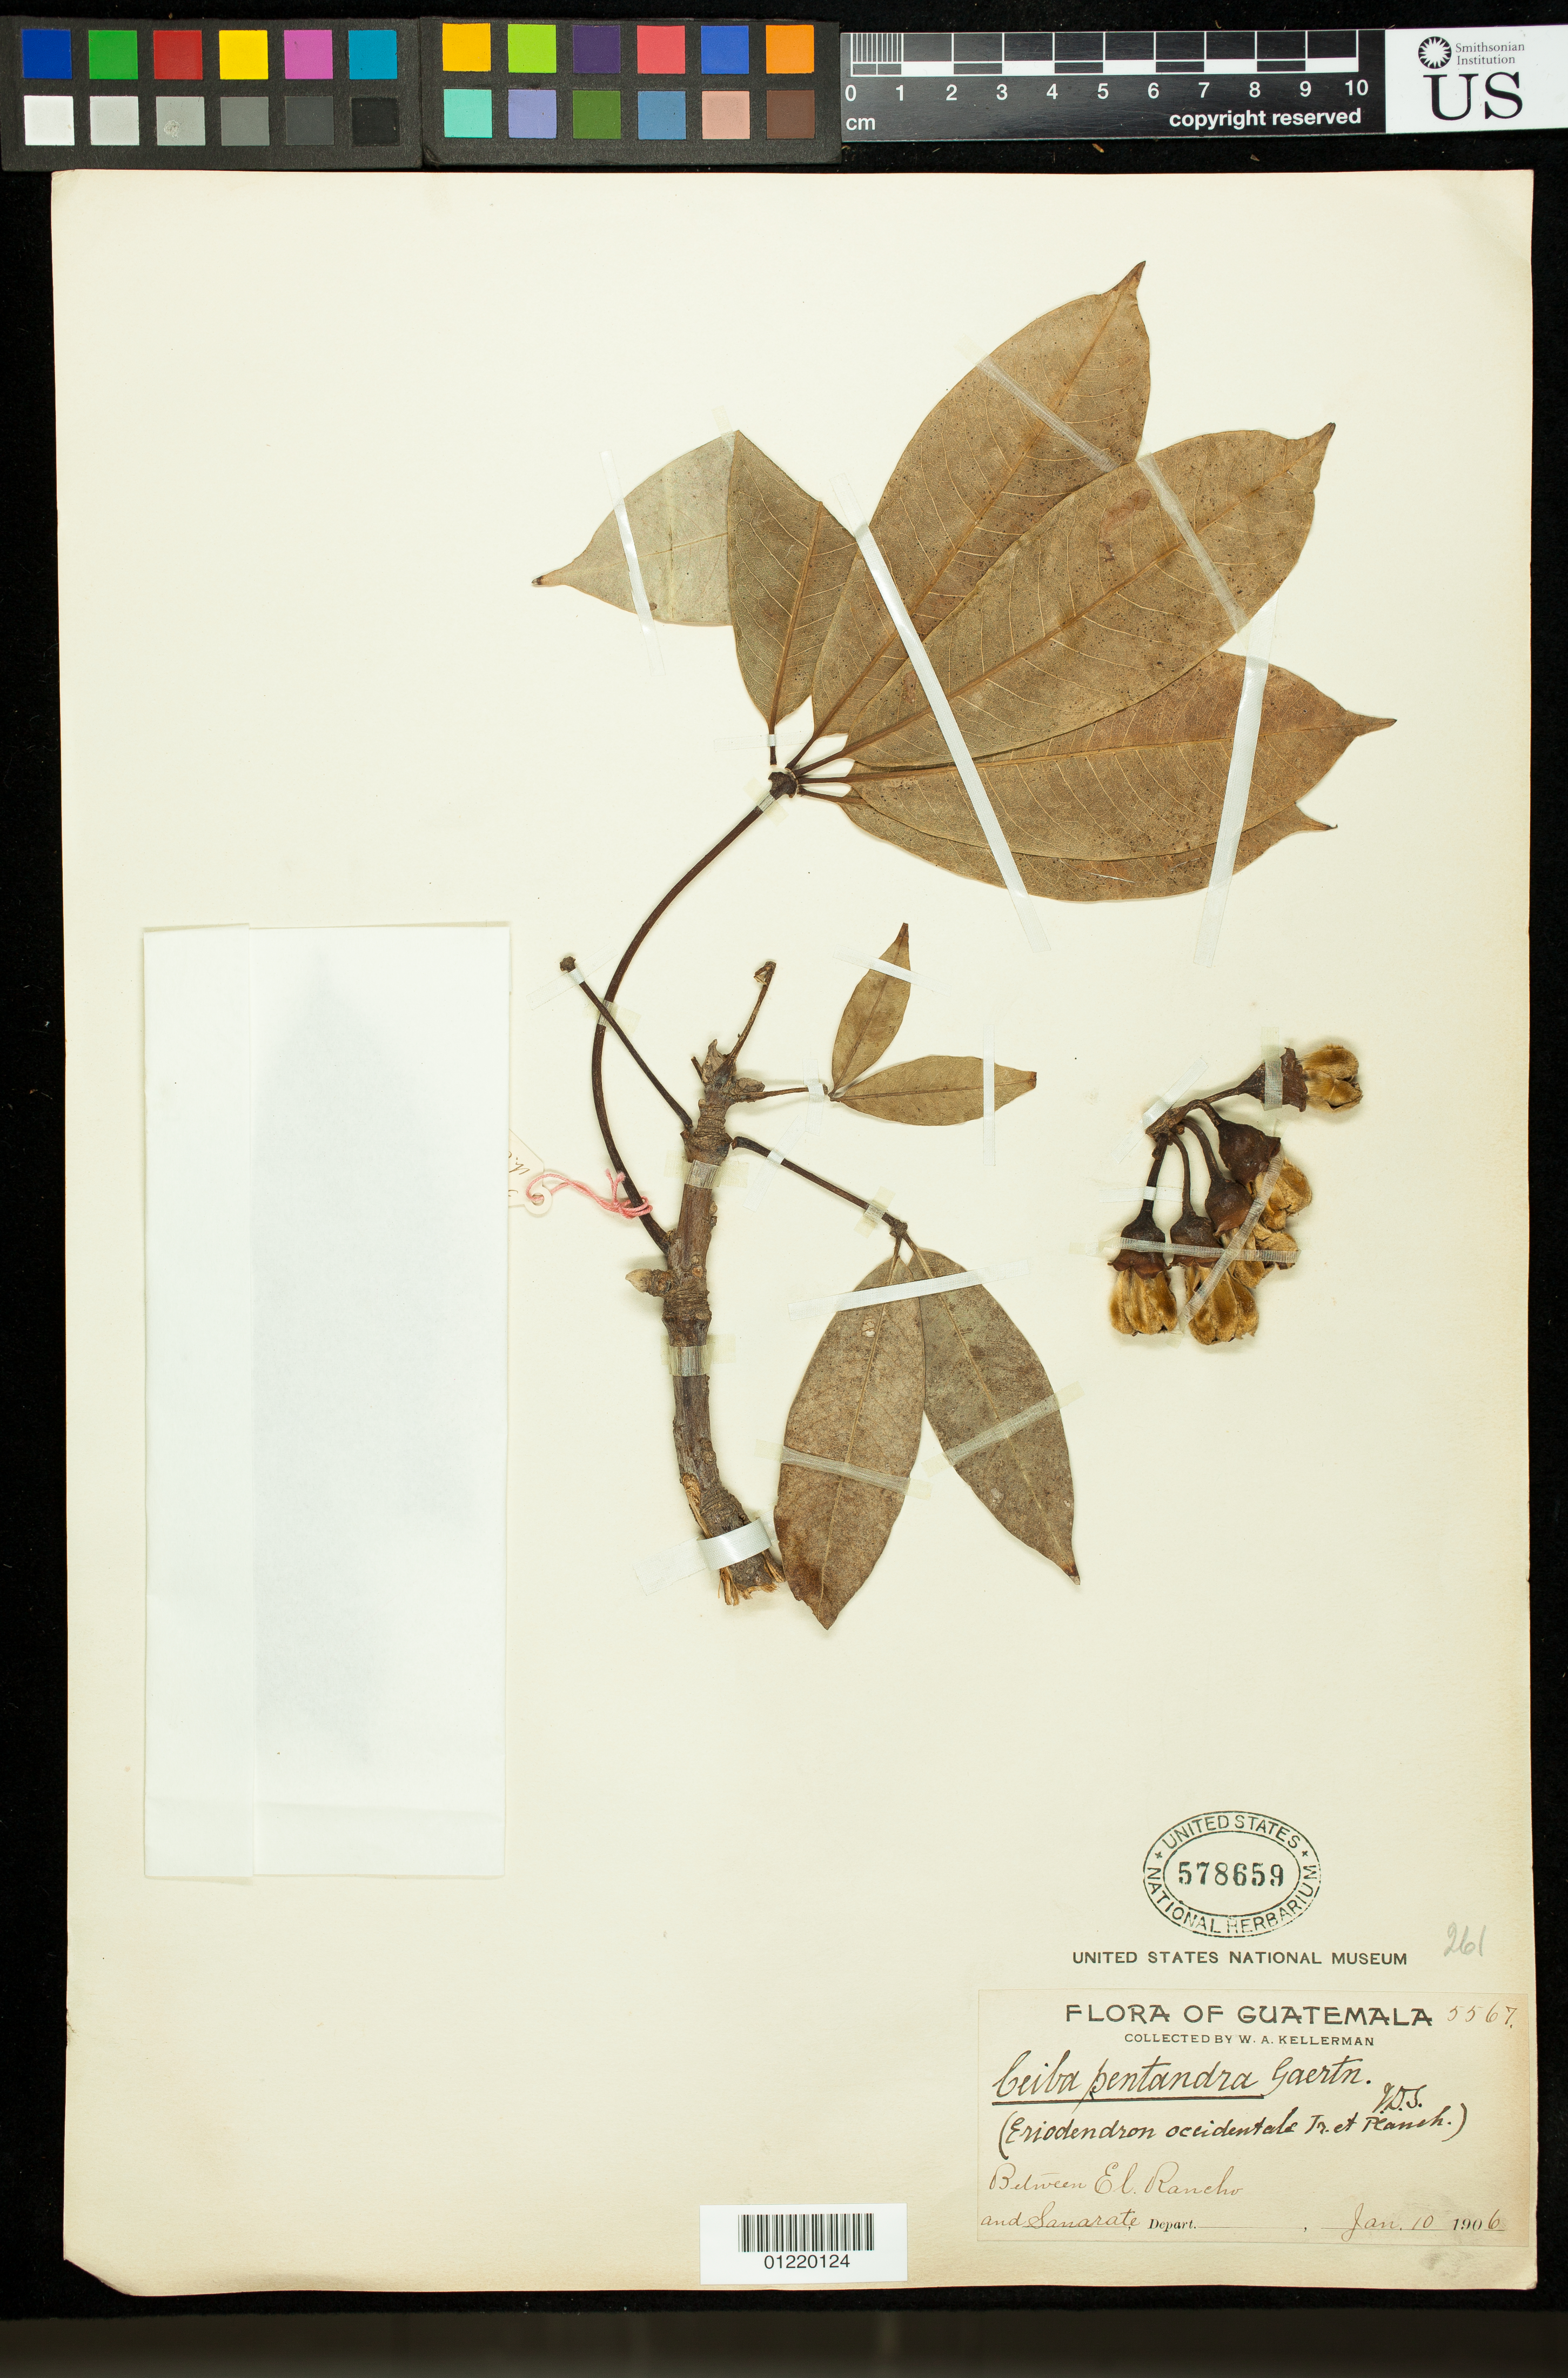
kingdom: Plantae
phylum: Tracheophyta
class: Magnoliopsida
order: Malvales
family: Malvaceae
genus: Ceiba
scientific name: Ceiba parvifolia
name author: Rose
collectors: W. A. Kellerman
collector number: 5567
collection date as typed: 1/10/1906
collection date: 1906-01-10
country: Guatemala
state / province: El Progreso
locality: Between El Rancho and Sanarate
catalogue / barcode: US 578659